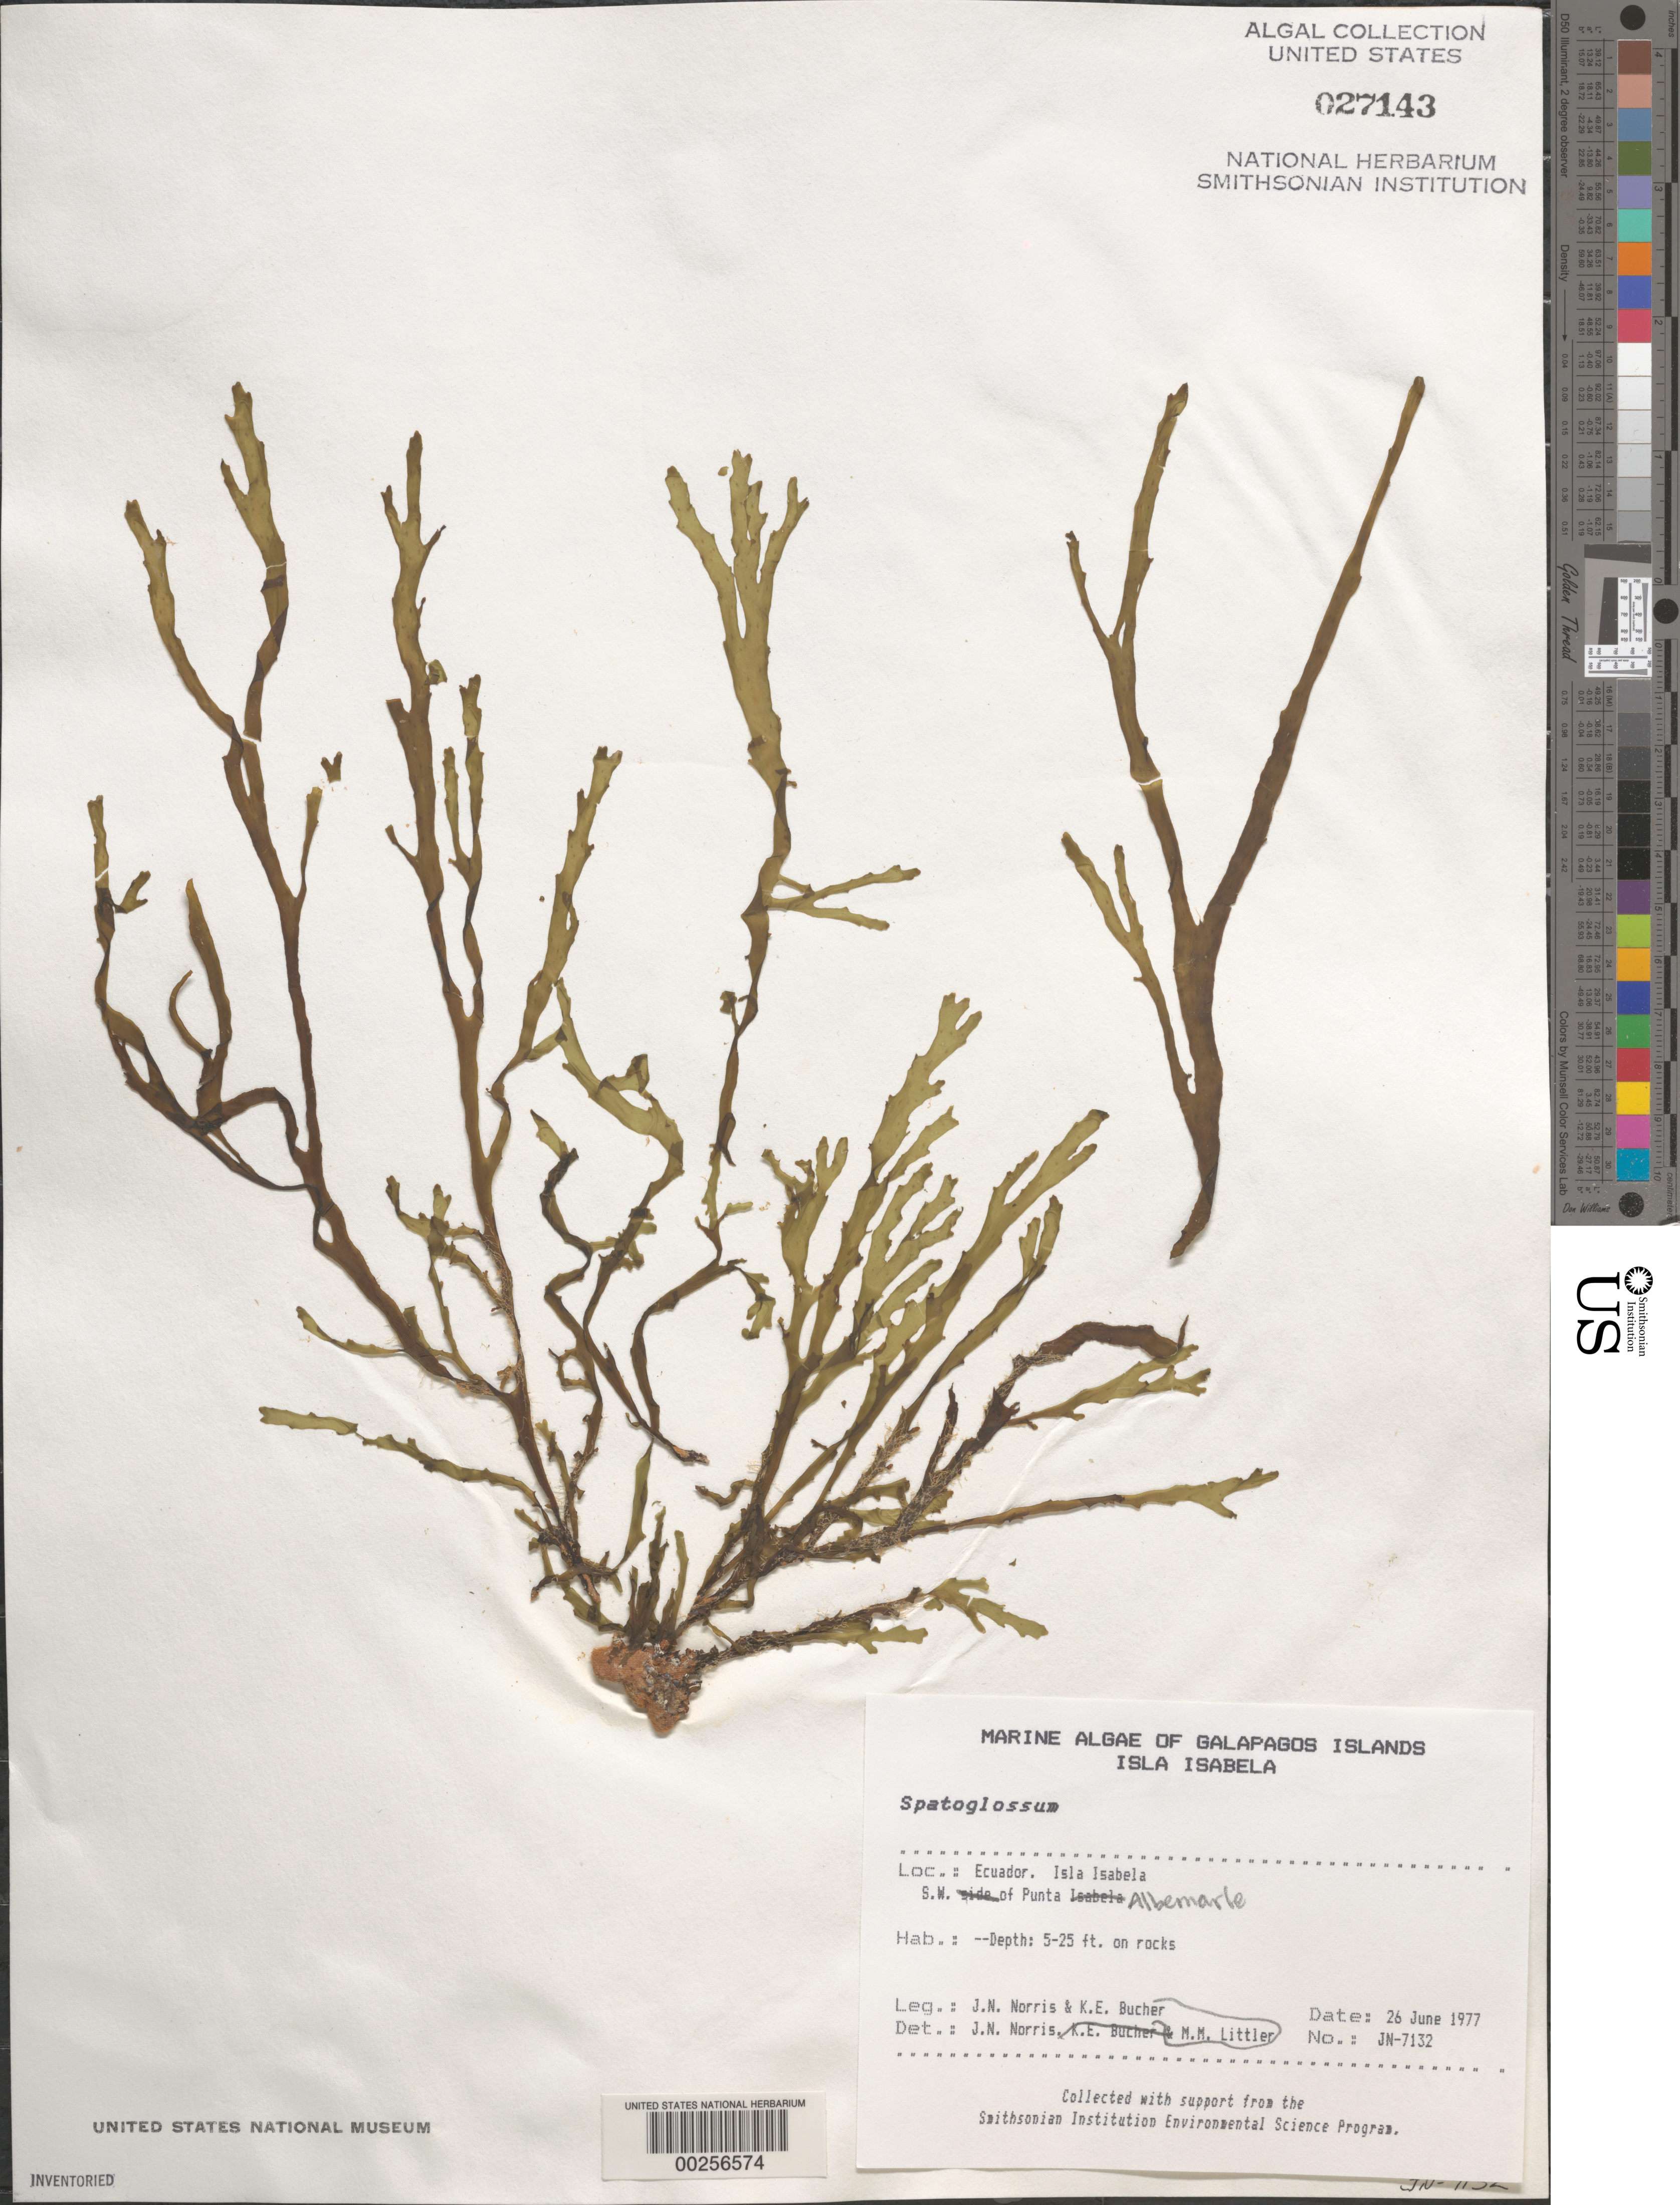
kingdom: Chromista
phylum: Ochrophyta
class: Phaeophyceae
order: Dictyotales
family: Dictyotaceae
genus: Spatoglossum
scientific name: Spatoglossum sp.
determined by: Norris, James N.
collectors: J. N. Norris, K. E. Bucher & M. M. Littler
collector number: JN-7132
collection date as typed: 26 Jun 1977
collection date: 1977-06-26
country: Ecuador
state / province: Colón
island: Isabela [Albemarle]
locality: Southwest of Punta Albemarle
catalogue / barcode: US 27143